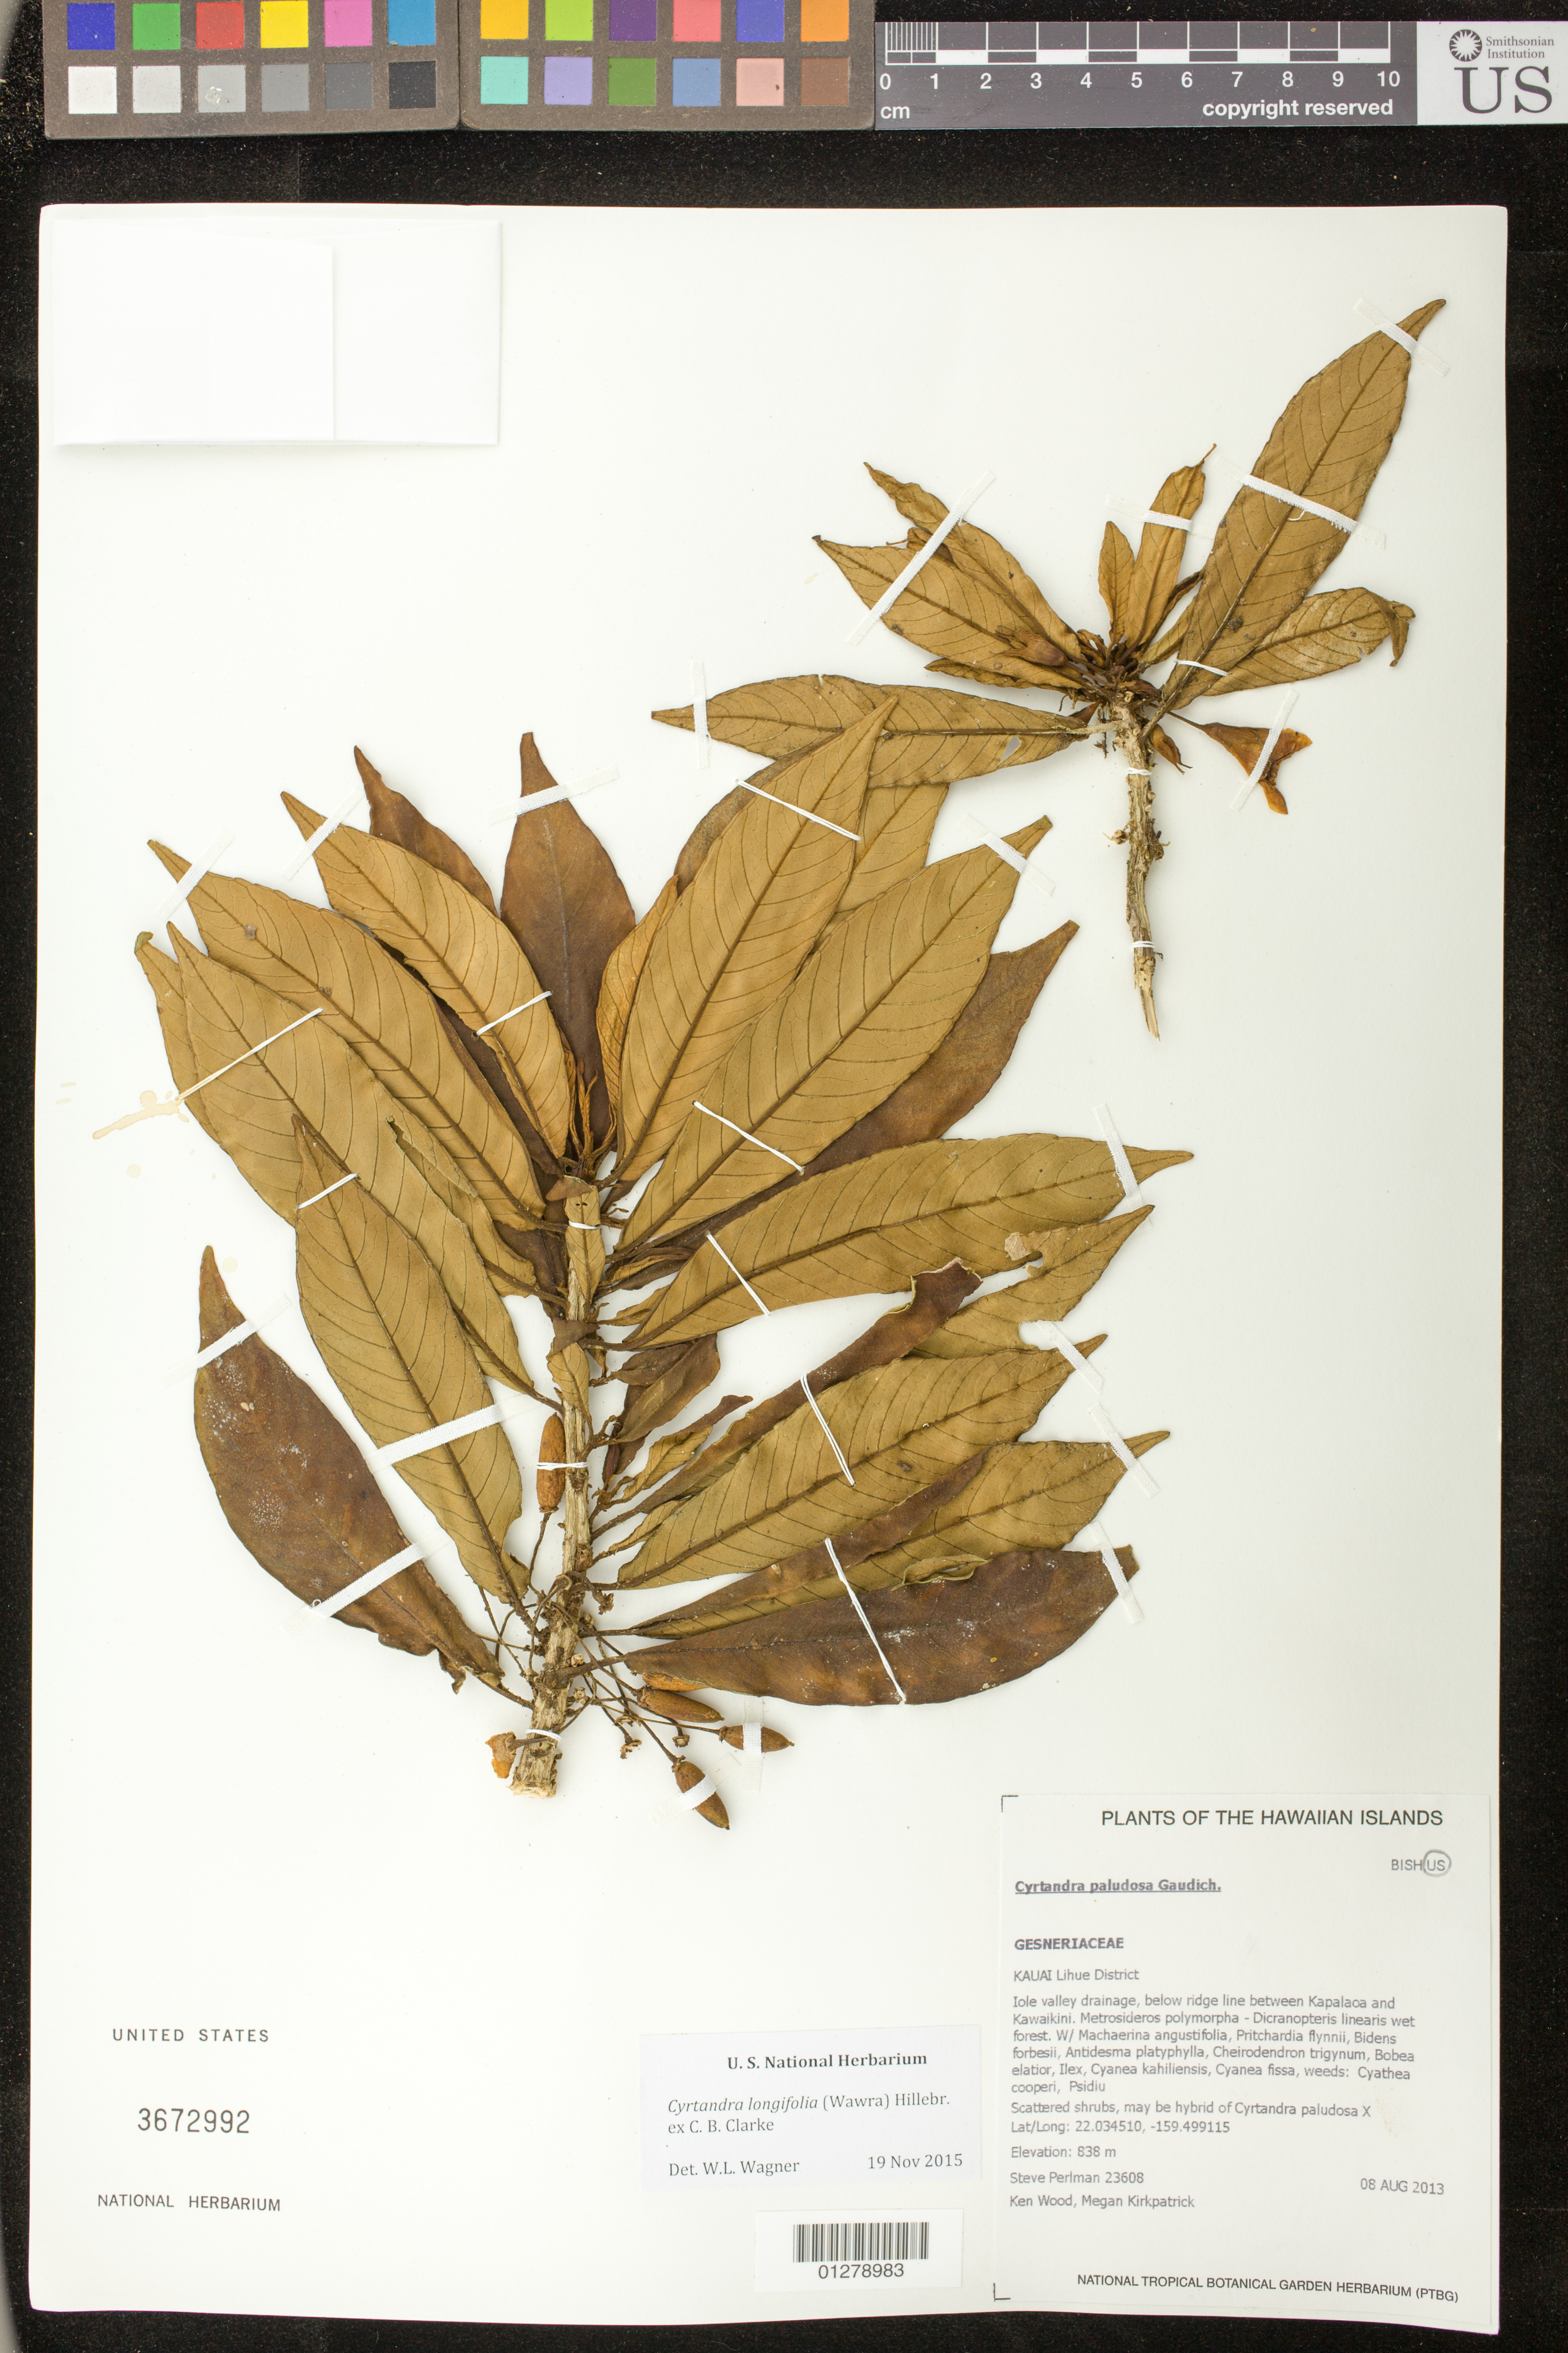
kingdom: Plantae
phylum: Tracheophyta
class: Magnoliopsida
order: Lamiales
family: Gesneriaceae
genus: Cyrtandra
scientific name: Cyrtandra longifolia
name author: (Wawra) Hillebr. ex C.B. Clarke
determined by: Wagner, W. L., (BOT), Smithsonian Institution - National Museum of Natural History (UNITED STATES)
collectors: S. P. Perlman, K. R. Wood & M. Kirkpatrick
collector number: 23608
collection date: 2013-08-08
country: United States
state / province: Hawaii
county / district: Kauai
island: Kaua'i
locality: Lihue District, Iole Valley drainage, below ridge line between Kapalaoa and Kawaikini.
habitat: Wet forest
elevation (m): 838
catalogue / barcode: US 3672992